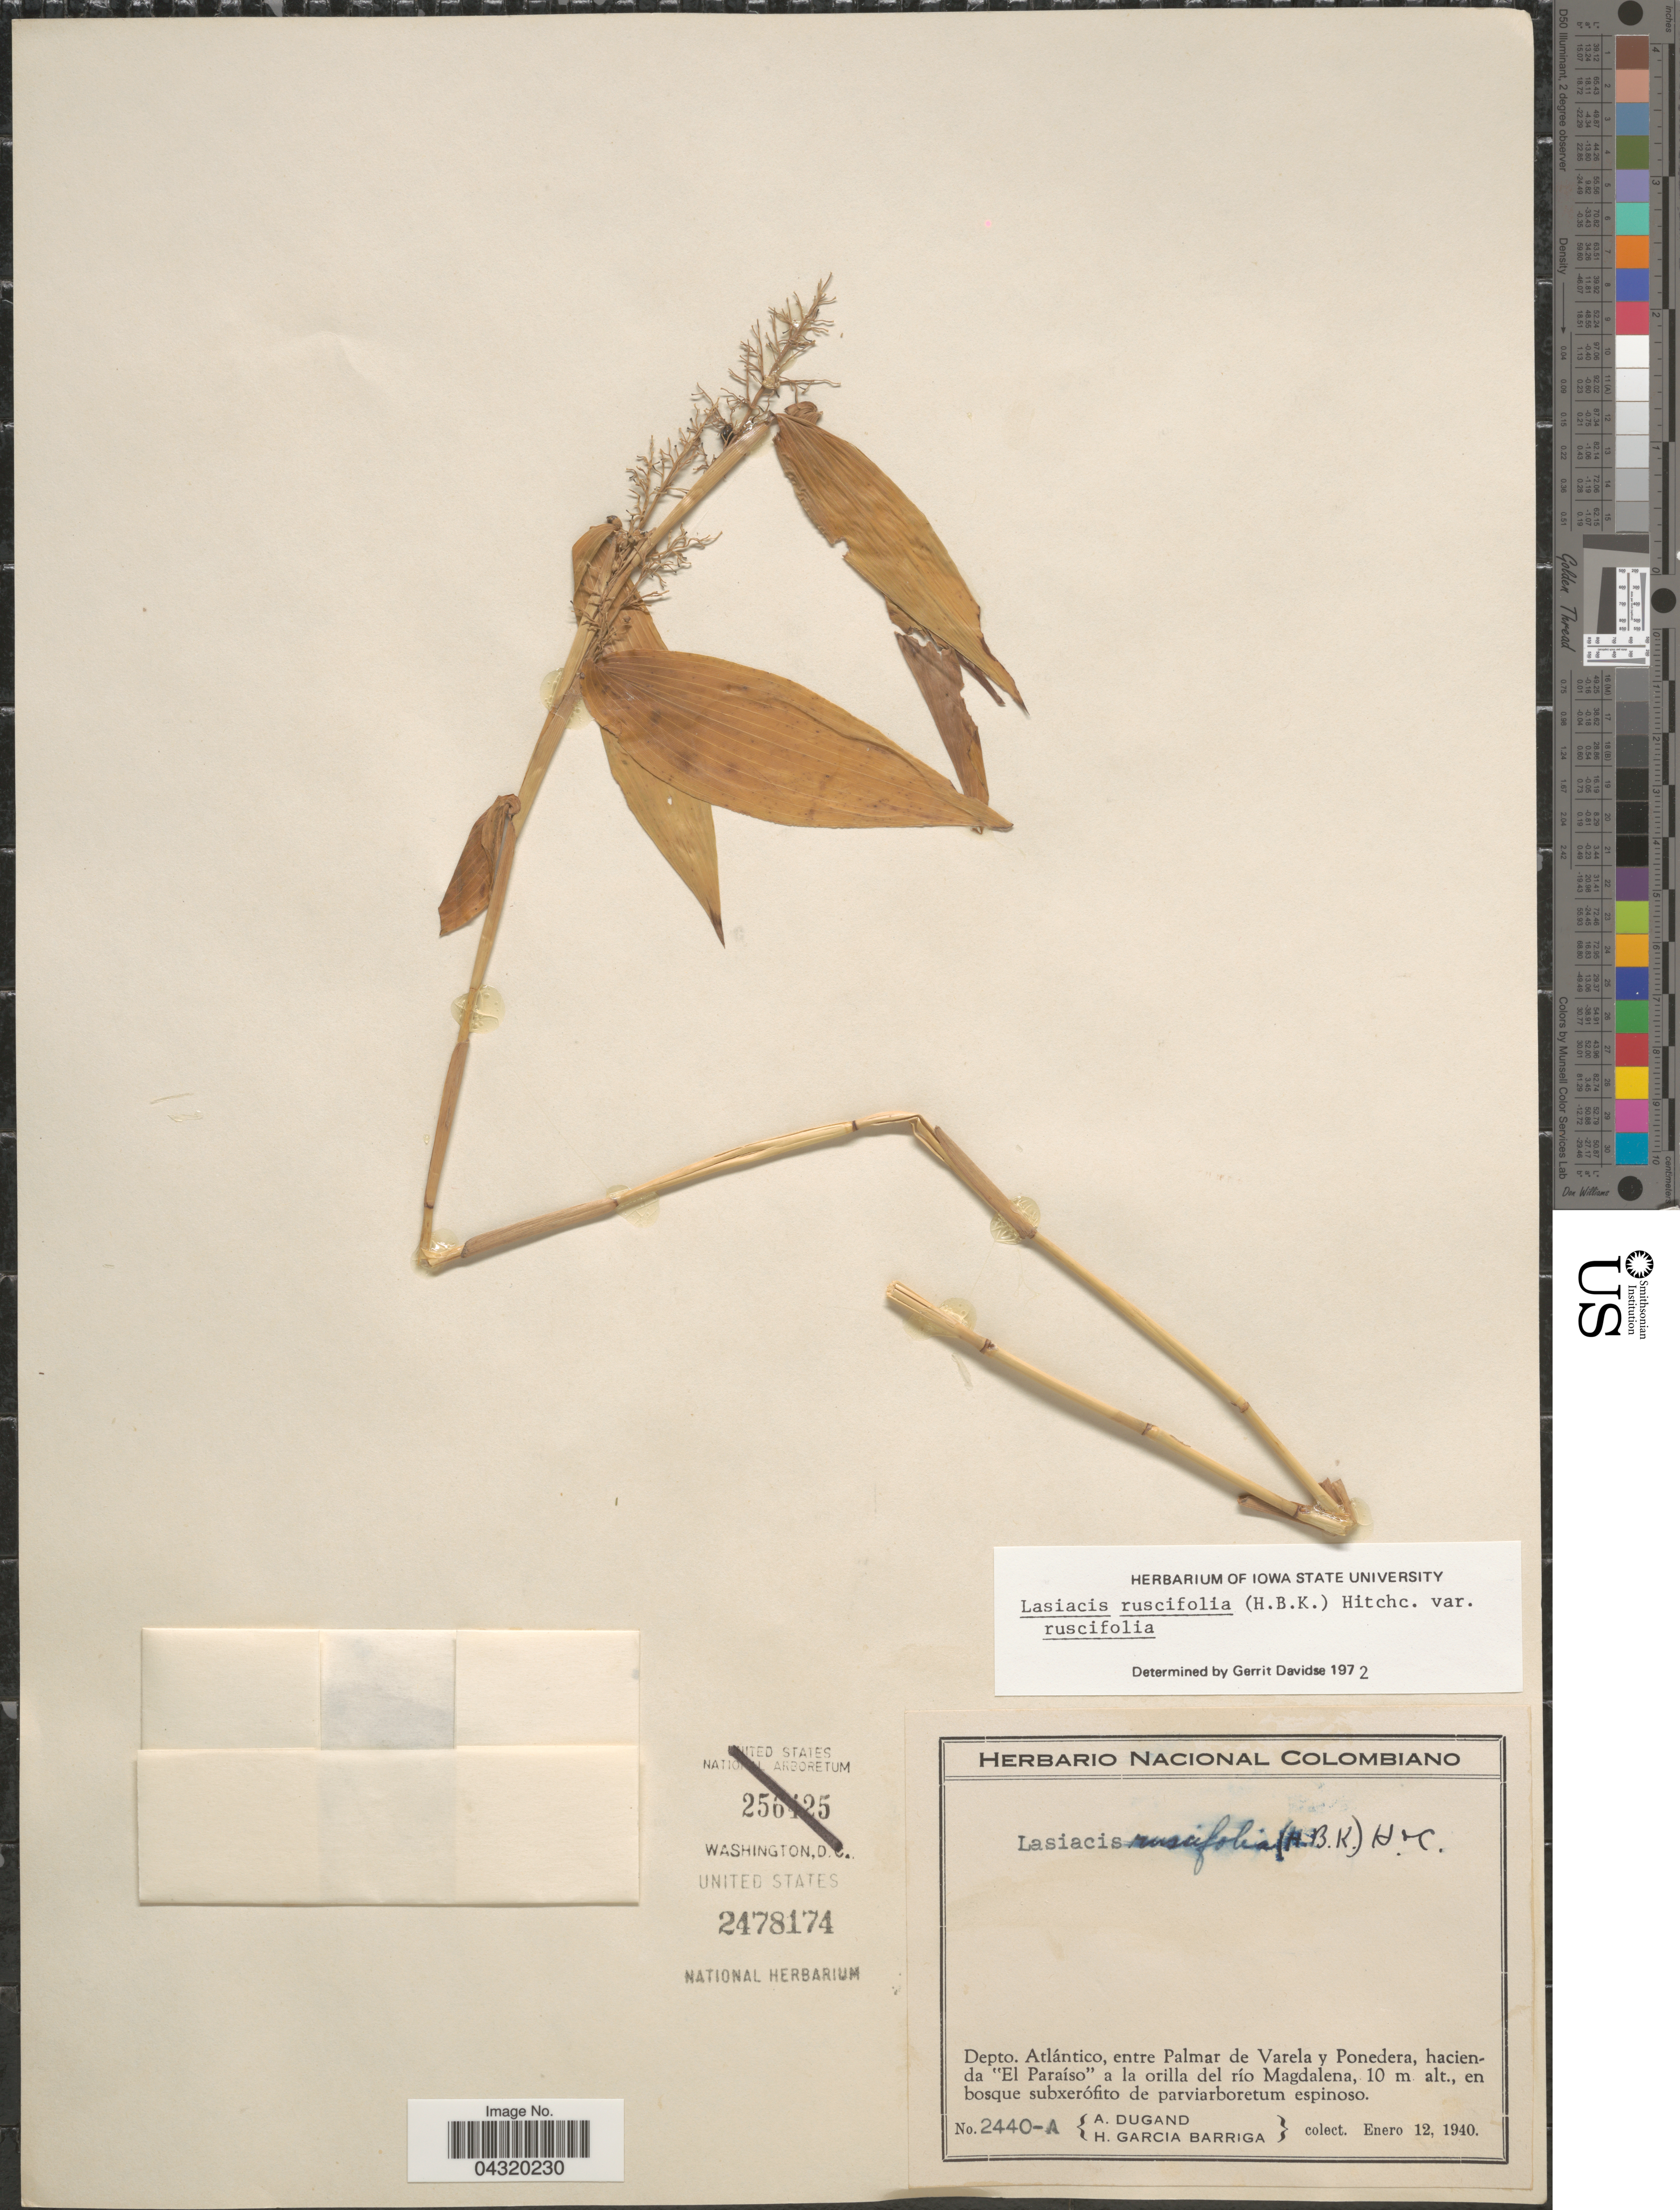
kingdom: Plantae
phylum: Tracheophyta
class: Liliopsida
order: Poales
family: Poaceae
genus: Lasiacis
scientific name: Lasiacis ruscifolia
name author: (Kunth) Hitchc.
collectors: A. Dugand & H. García Barriga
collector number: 2440-A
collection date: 1940-01-12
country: Colombia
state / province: Atlántico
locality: Depto. Atlántico, entre Palmar de Varela y Ponedera, hacienda "El Paraíso" a la orilla del río Magdalena.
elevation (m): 10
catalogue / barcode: US 2478174